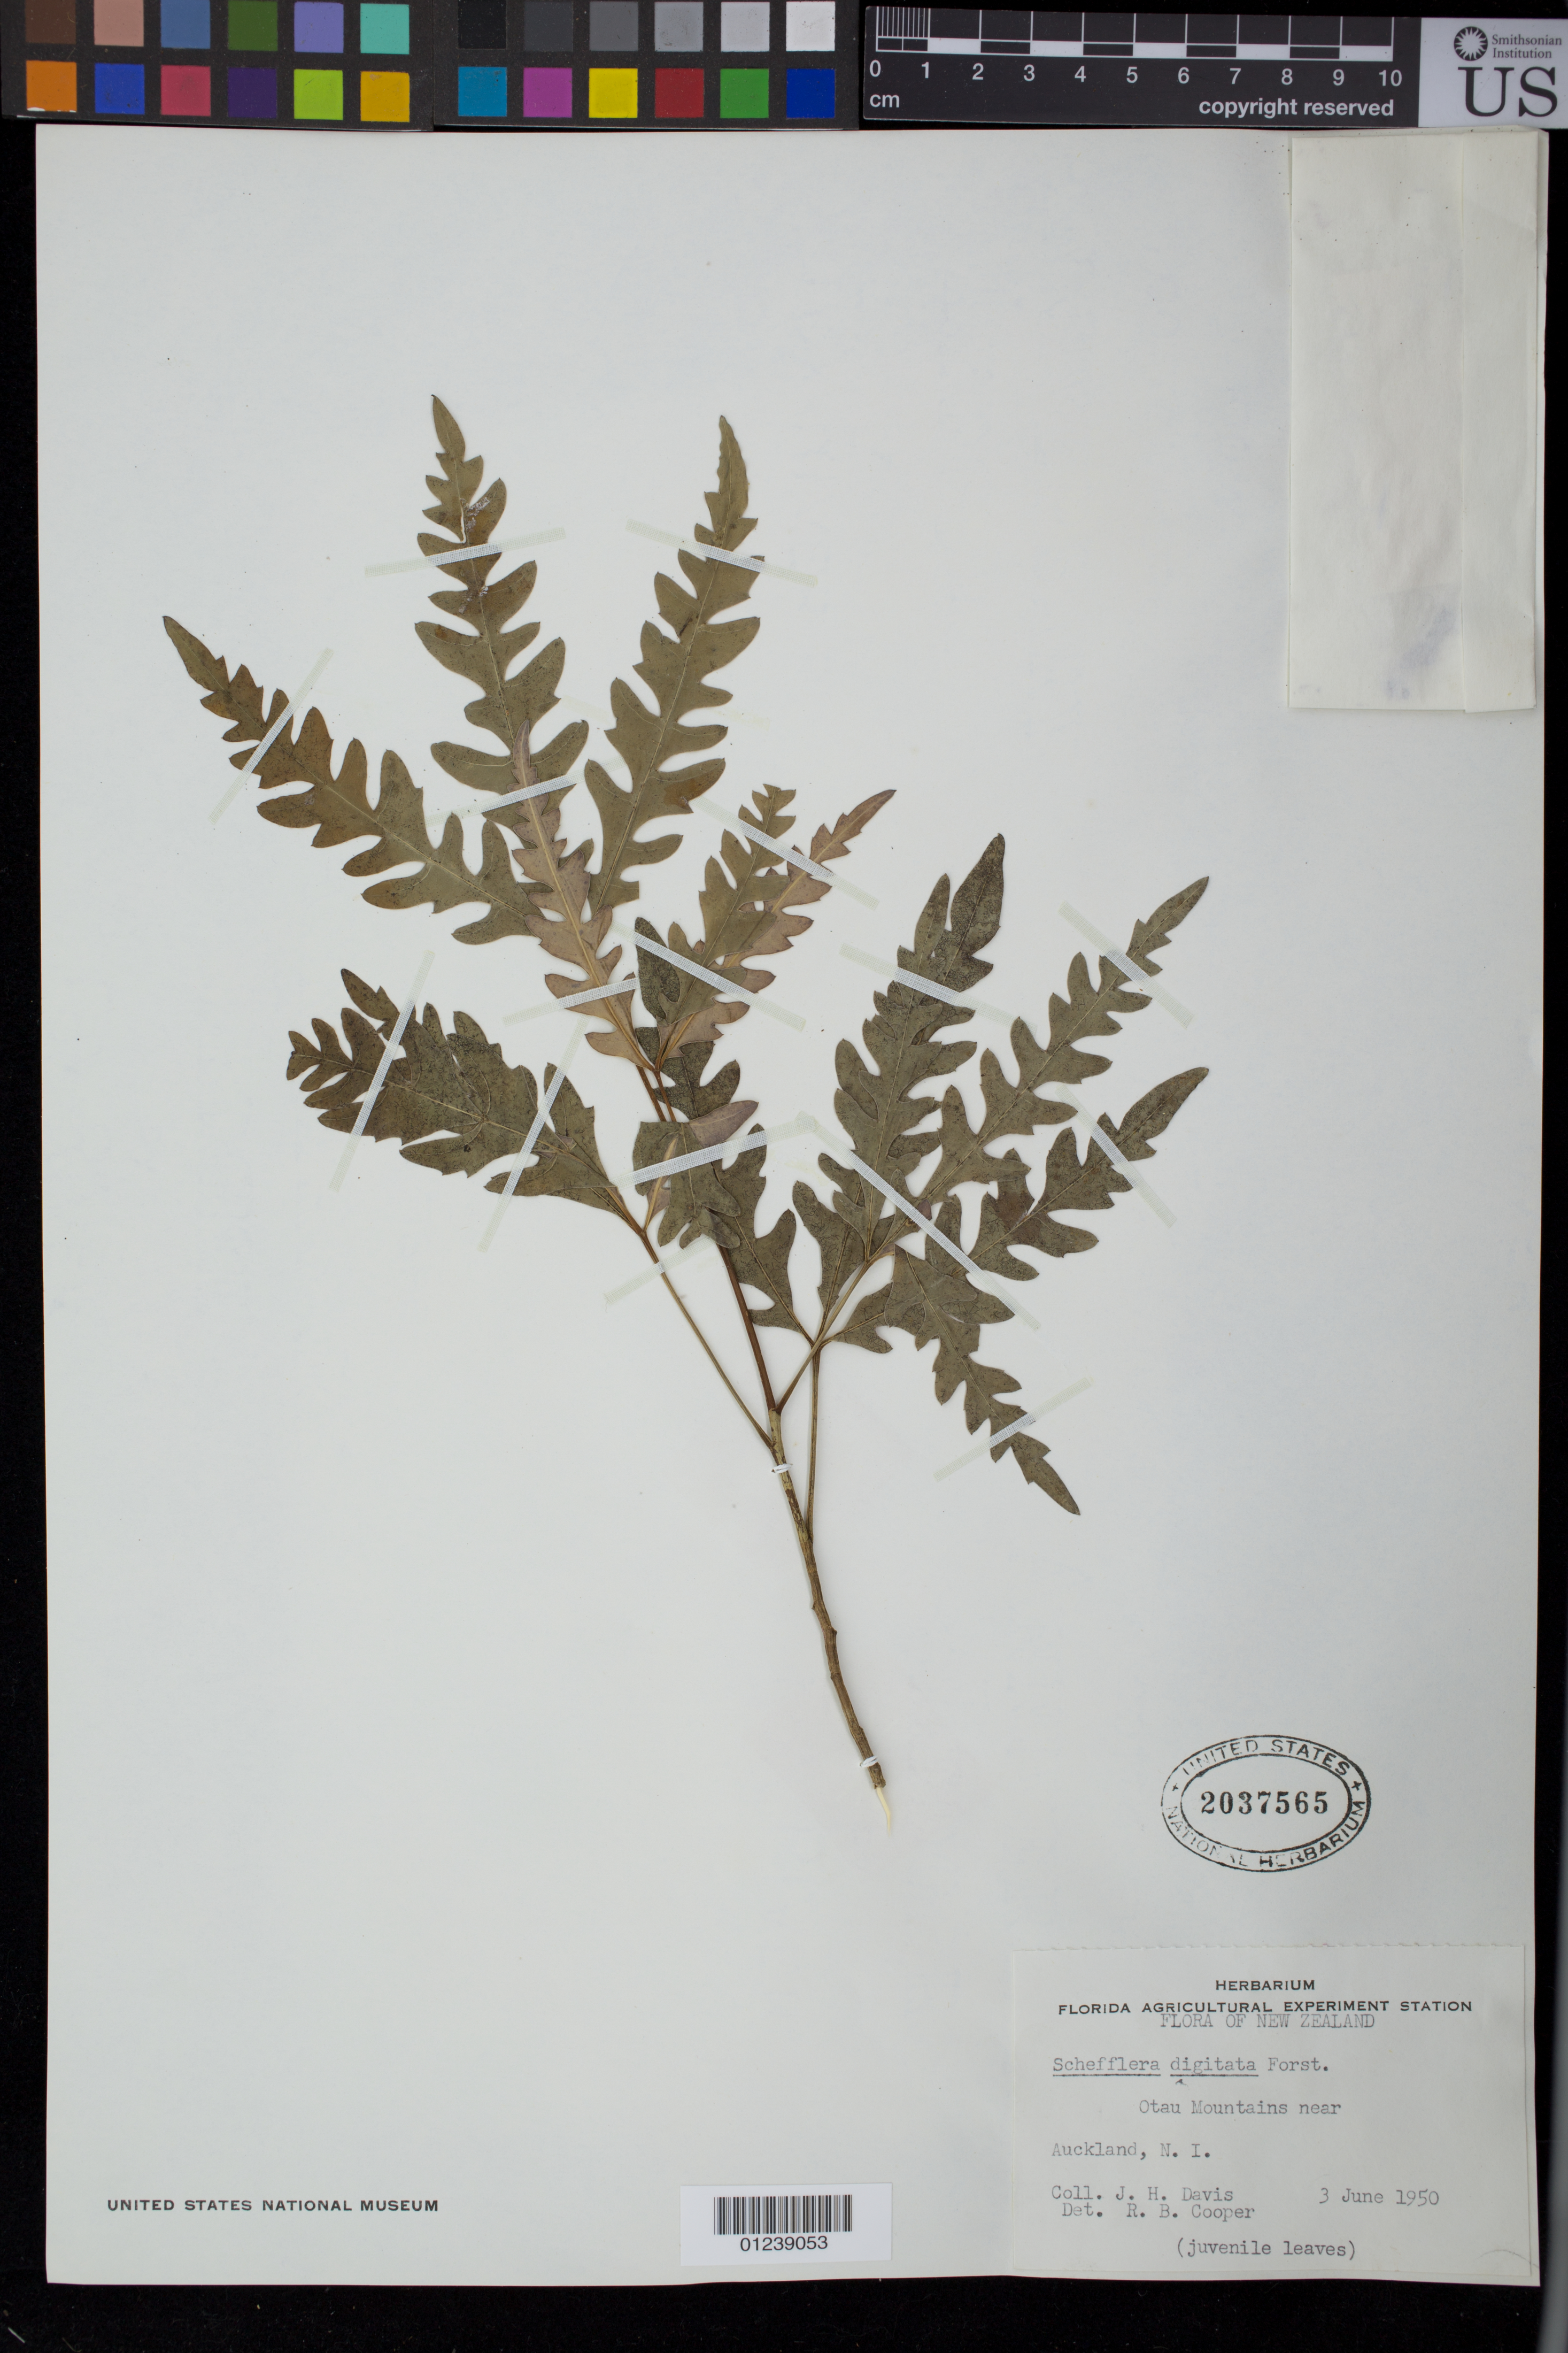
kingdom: Plantae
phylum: Tracheophyta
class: Magnoliopsida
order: Apiales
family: Araliaceae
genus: Heptapleurum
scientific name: Heptapleurum insularum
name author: Seem.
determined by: Wagner, W. L., (BOT), Smithsonian Institution - National Museum of Natural History (UNITED STATES)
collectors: J. Davis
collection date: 1950-06-03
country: New Zealand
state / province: Auckland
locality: Otau Mountains near Auckland, North Island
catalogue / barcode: US 2037565